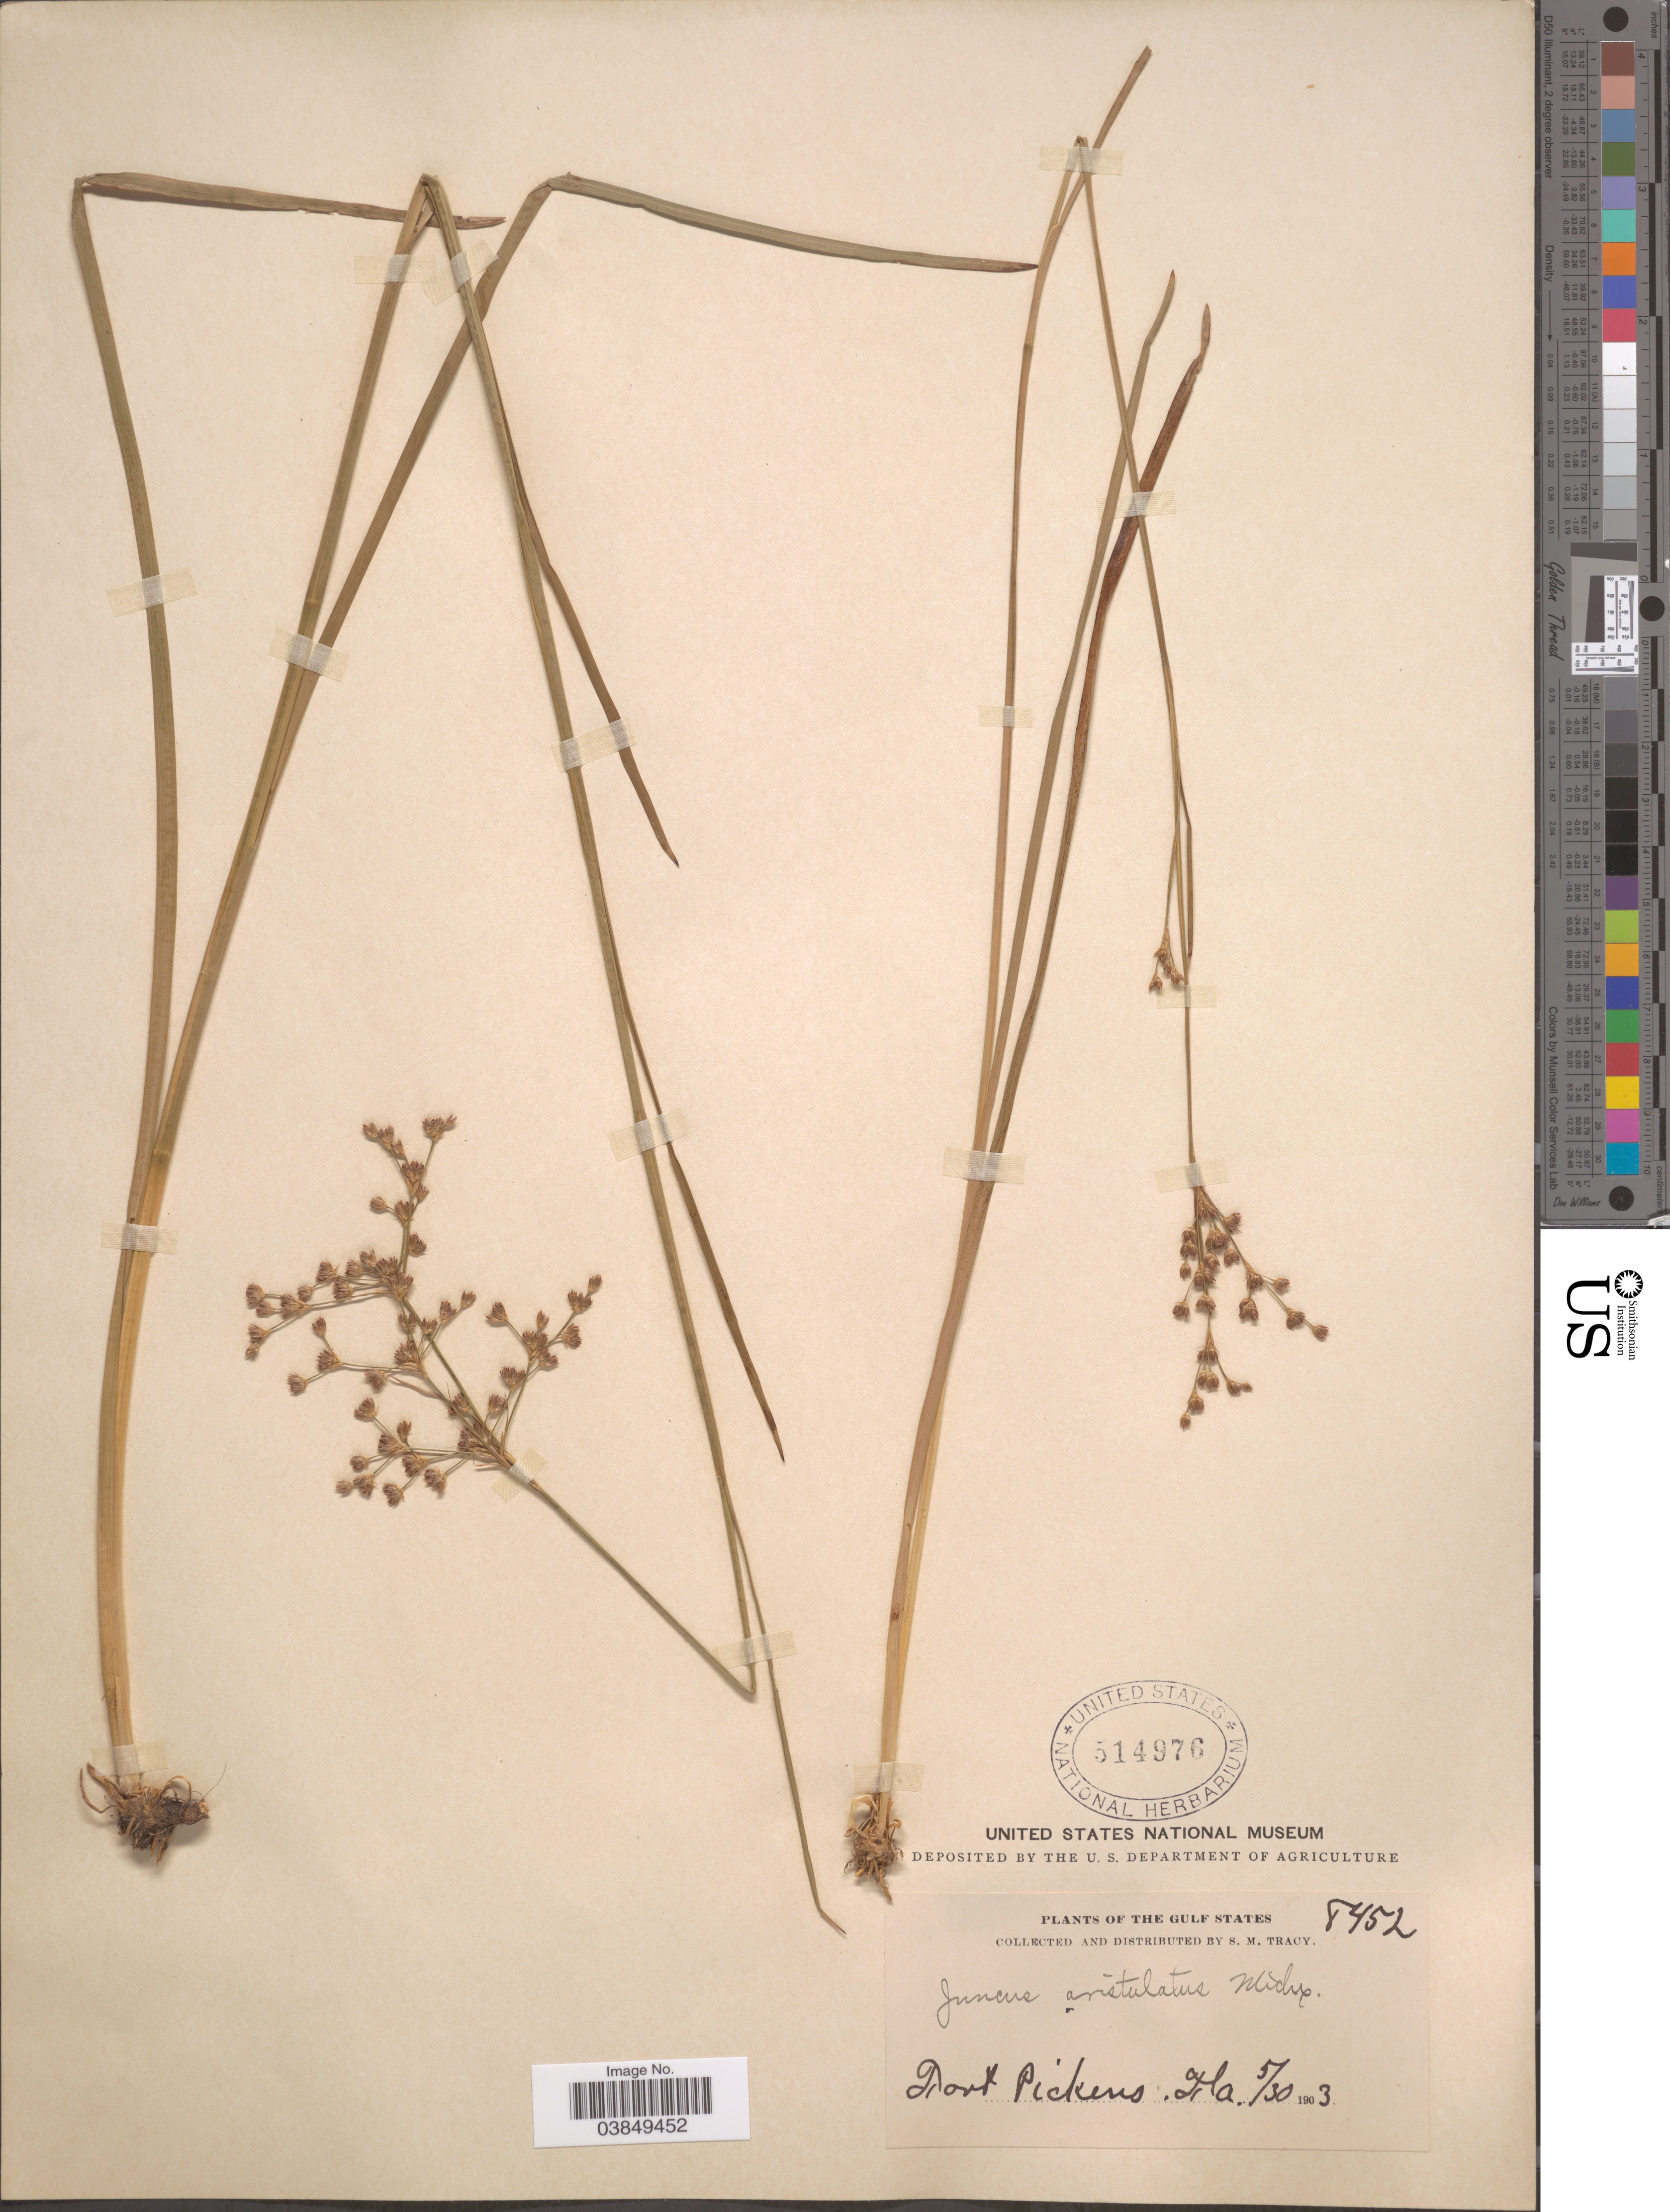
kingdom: Plantae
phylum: Tracheophyta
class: Liliopsida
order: Poales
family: Juncaceae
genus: Juncus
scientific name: Juncus aristulatus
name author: Michx.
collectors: S. M. Tracy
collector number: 8452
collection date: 1903-05-30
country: United States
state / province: Florida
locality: Fort Pickens.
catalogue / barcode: US 514976